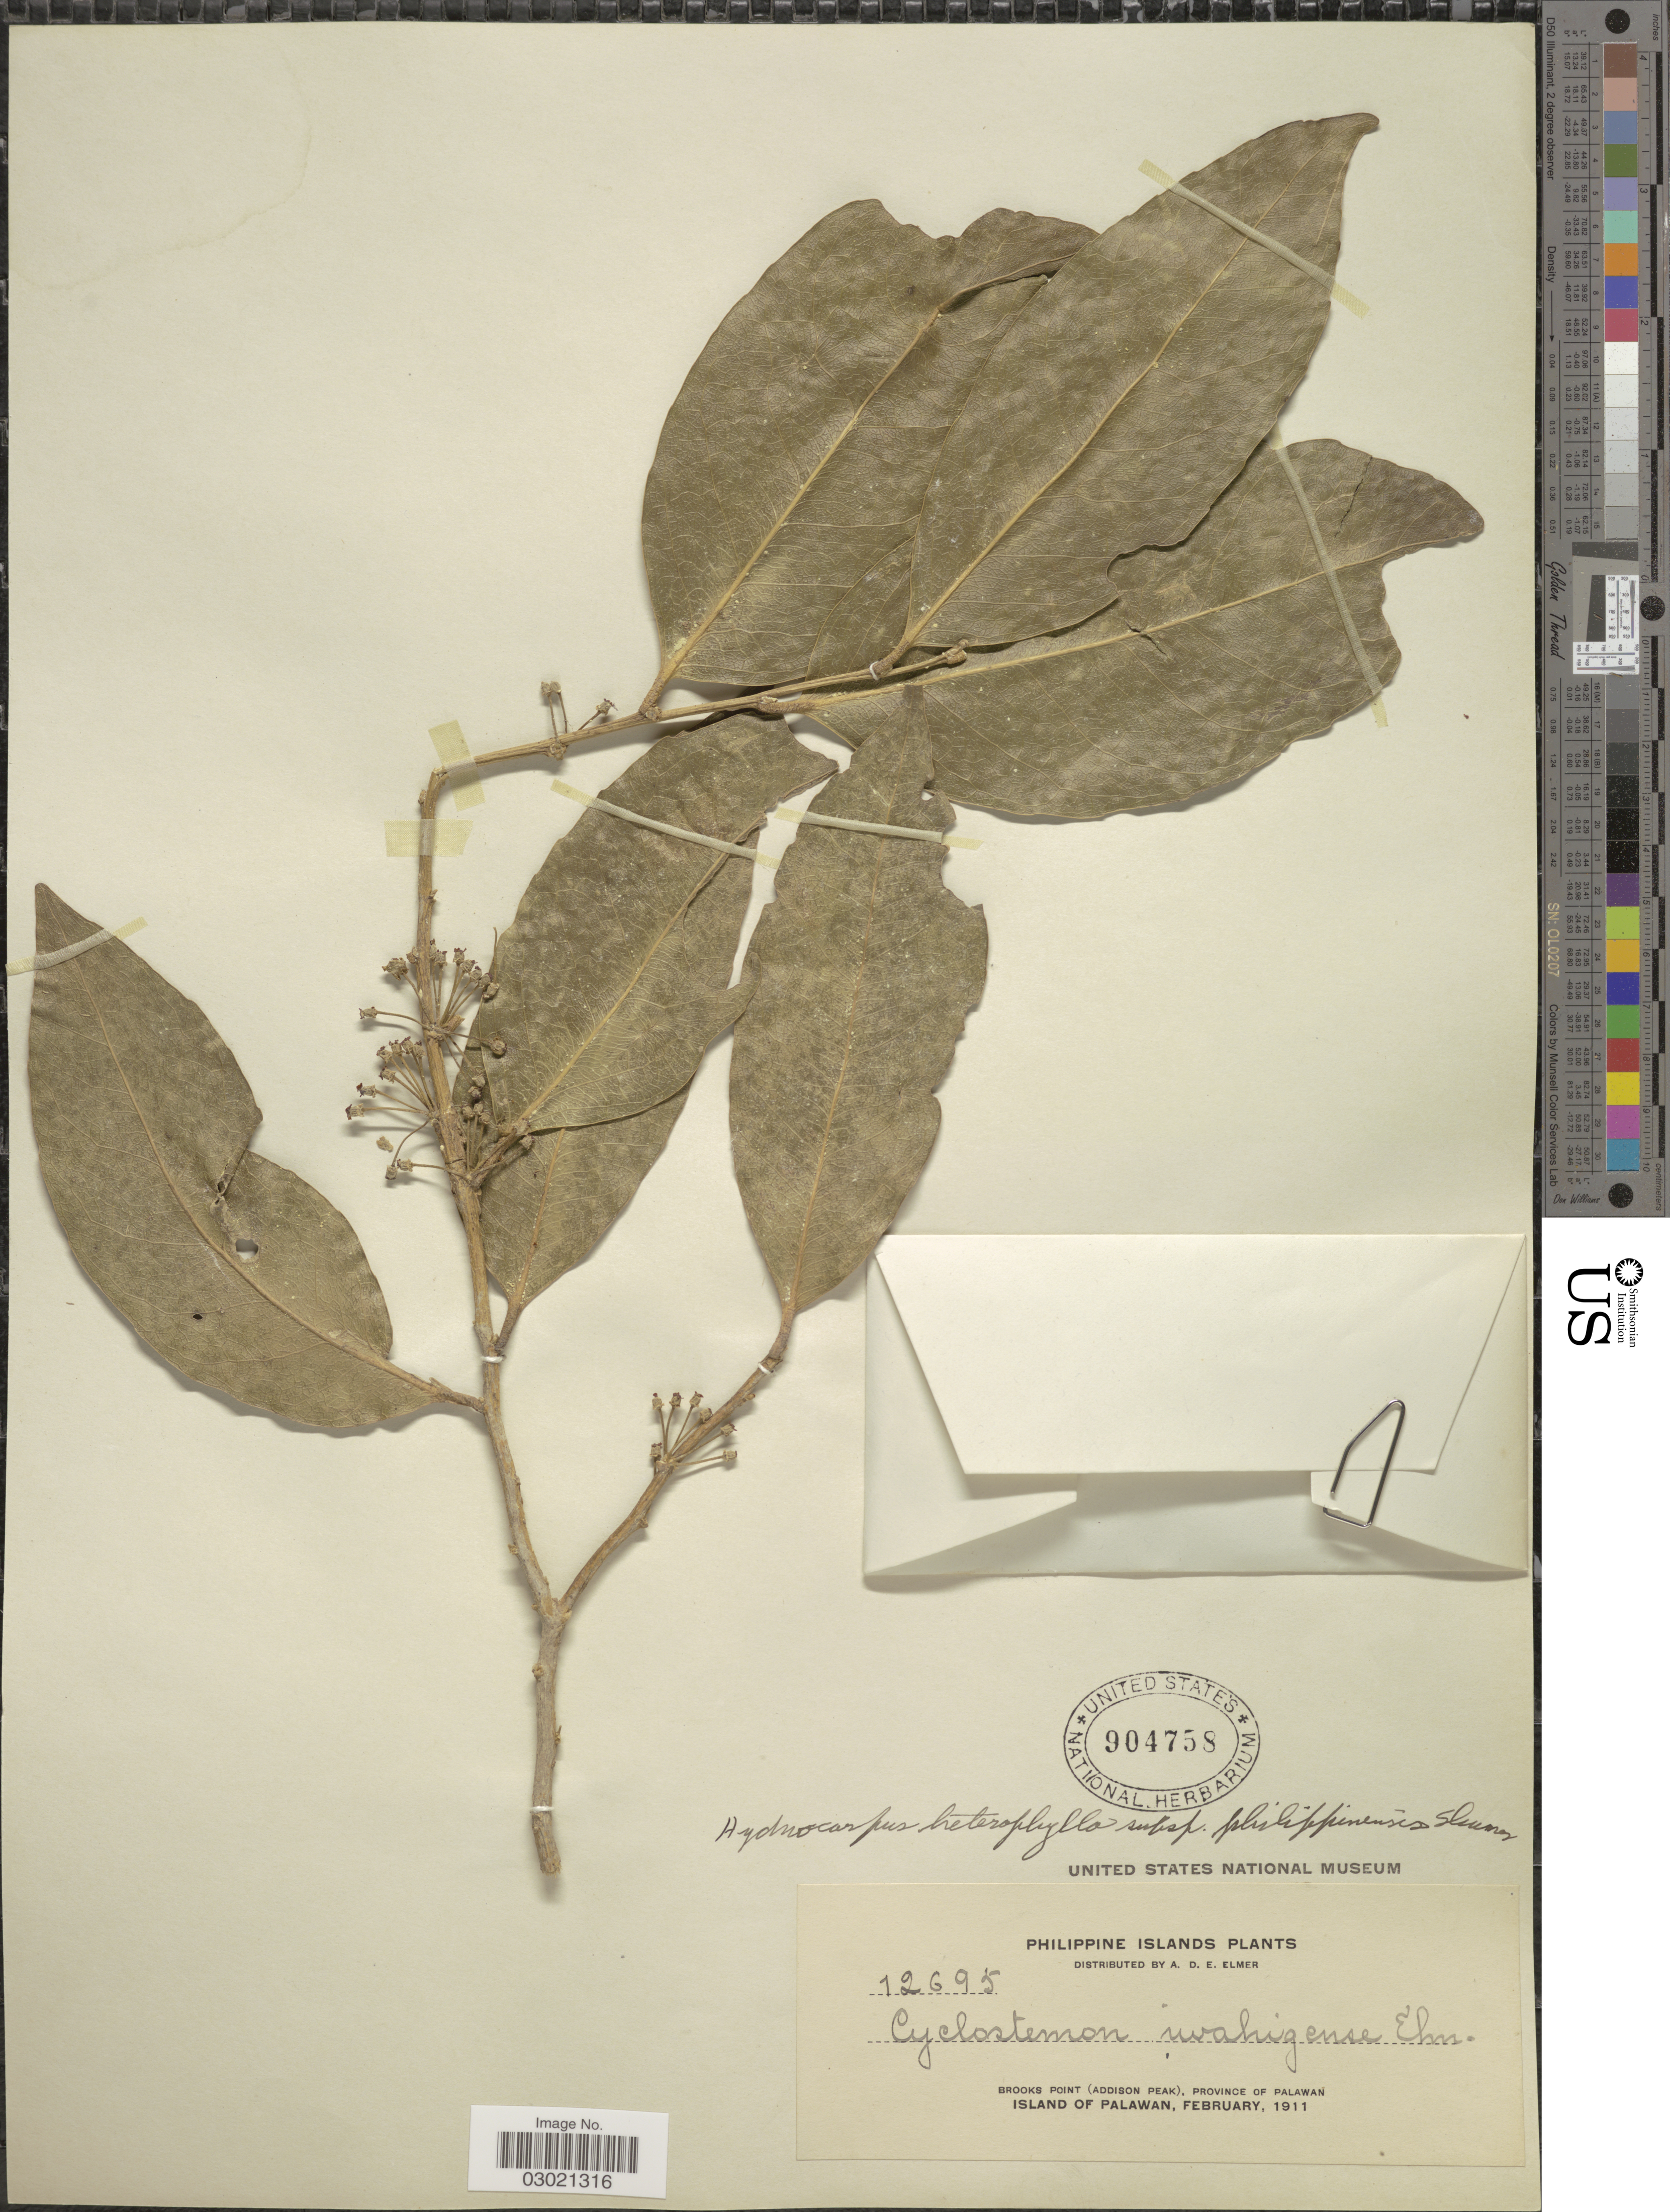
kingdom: Plantae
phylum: Tracheophyta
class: Magnoliopsida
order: Malpighiales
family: Achariaceae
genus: Hydnocarpus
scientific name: Hydnocarpus heterophyllus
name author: Blume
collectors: A. D. E. Elmer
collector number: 12695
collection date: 1911-02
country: Philippines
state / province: Mimaropa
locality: Brooks Point (Addison Peak), Province of Palawan, Island of Palawan.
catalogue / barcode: US 904758